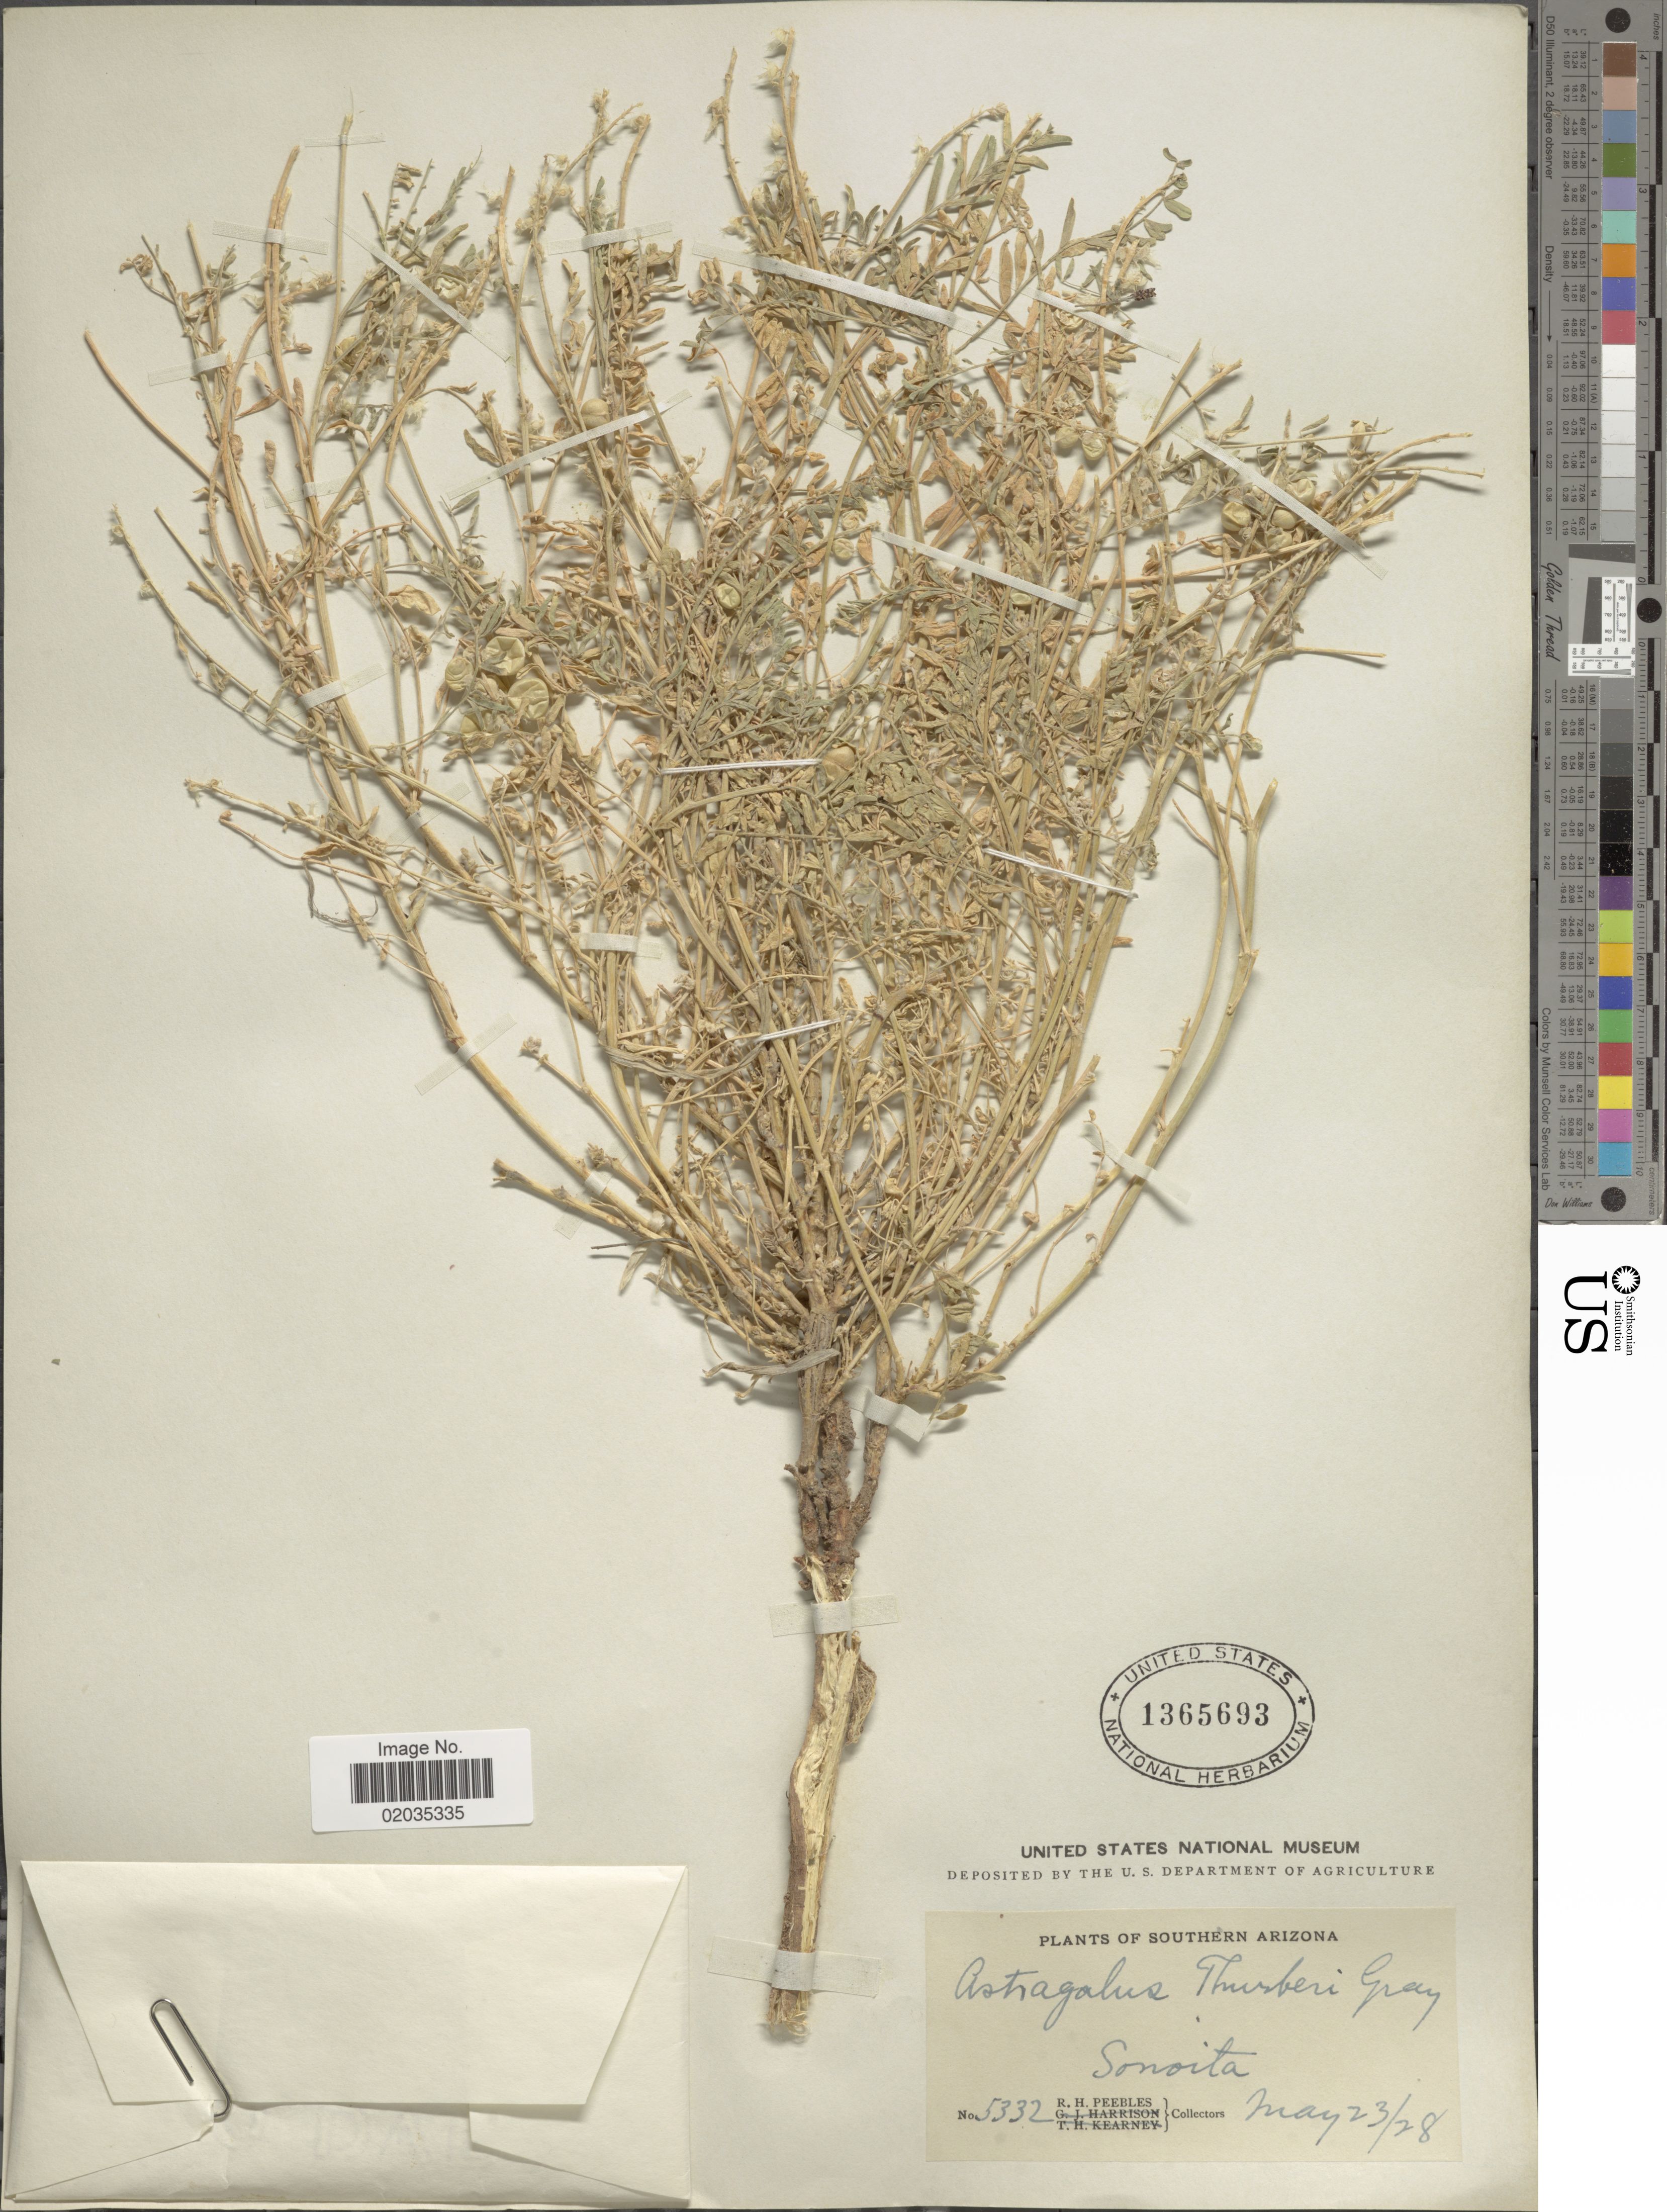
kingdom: Plantae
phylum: Tracheophyta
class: Magnoliopsida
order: Fabales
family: Fabaceae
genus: Astragalus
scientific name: Astragalus thurberi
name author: A. Gray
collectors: R. H. Peebles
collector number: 5332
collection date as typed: Transcribed d/m/y: 23/5/28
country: United States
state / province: Arizona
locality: Southern Arizona. Sonoita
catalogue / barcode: US 1365693